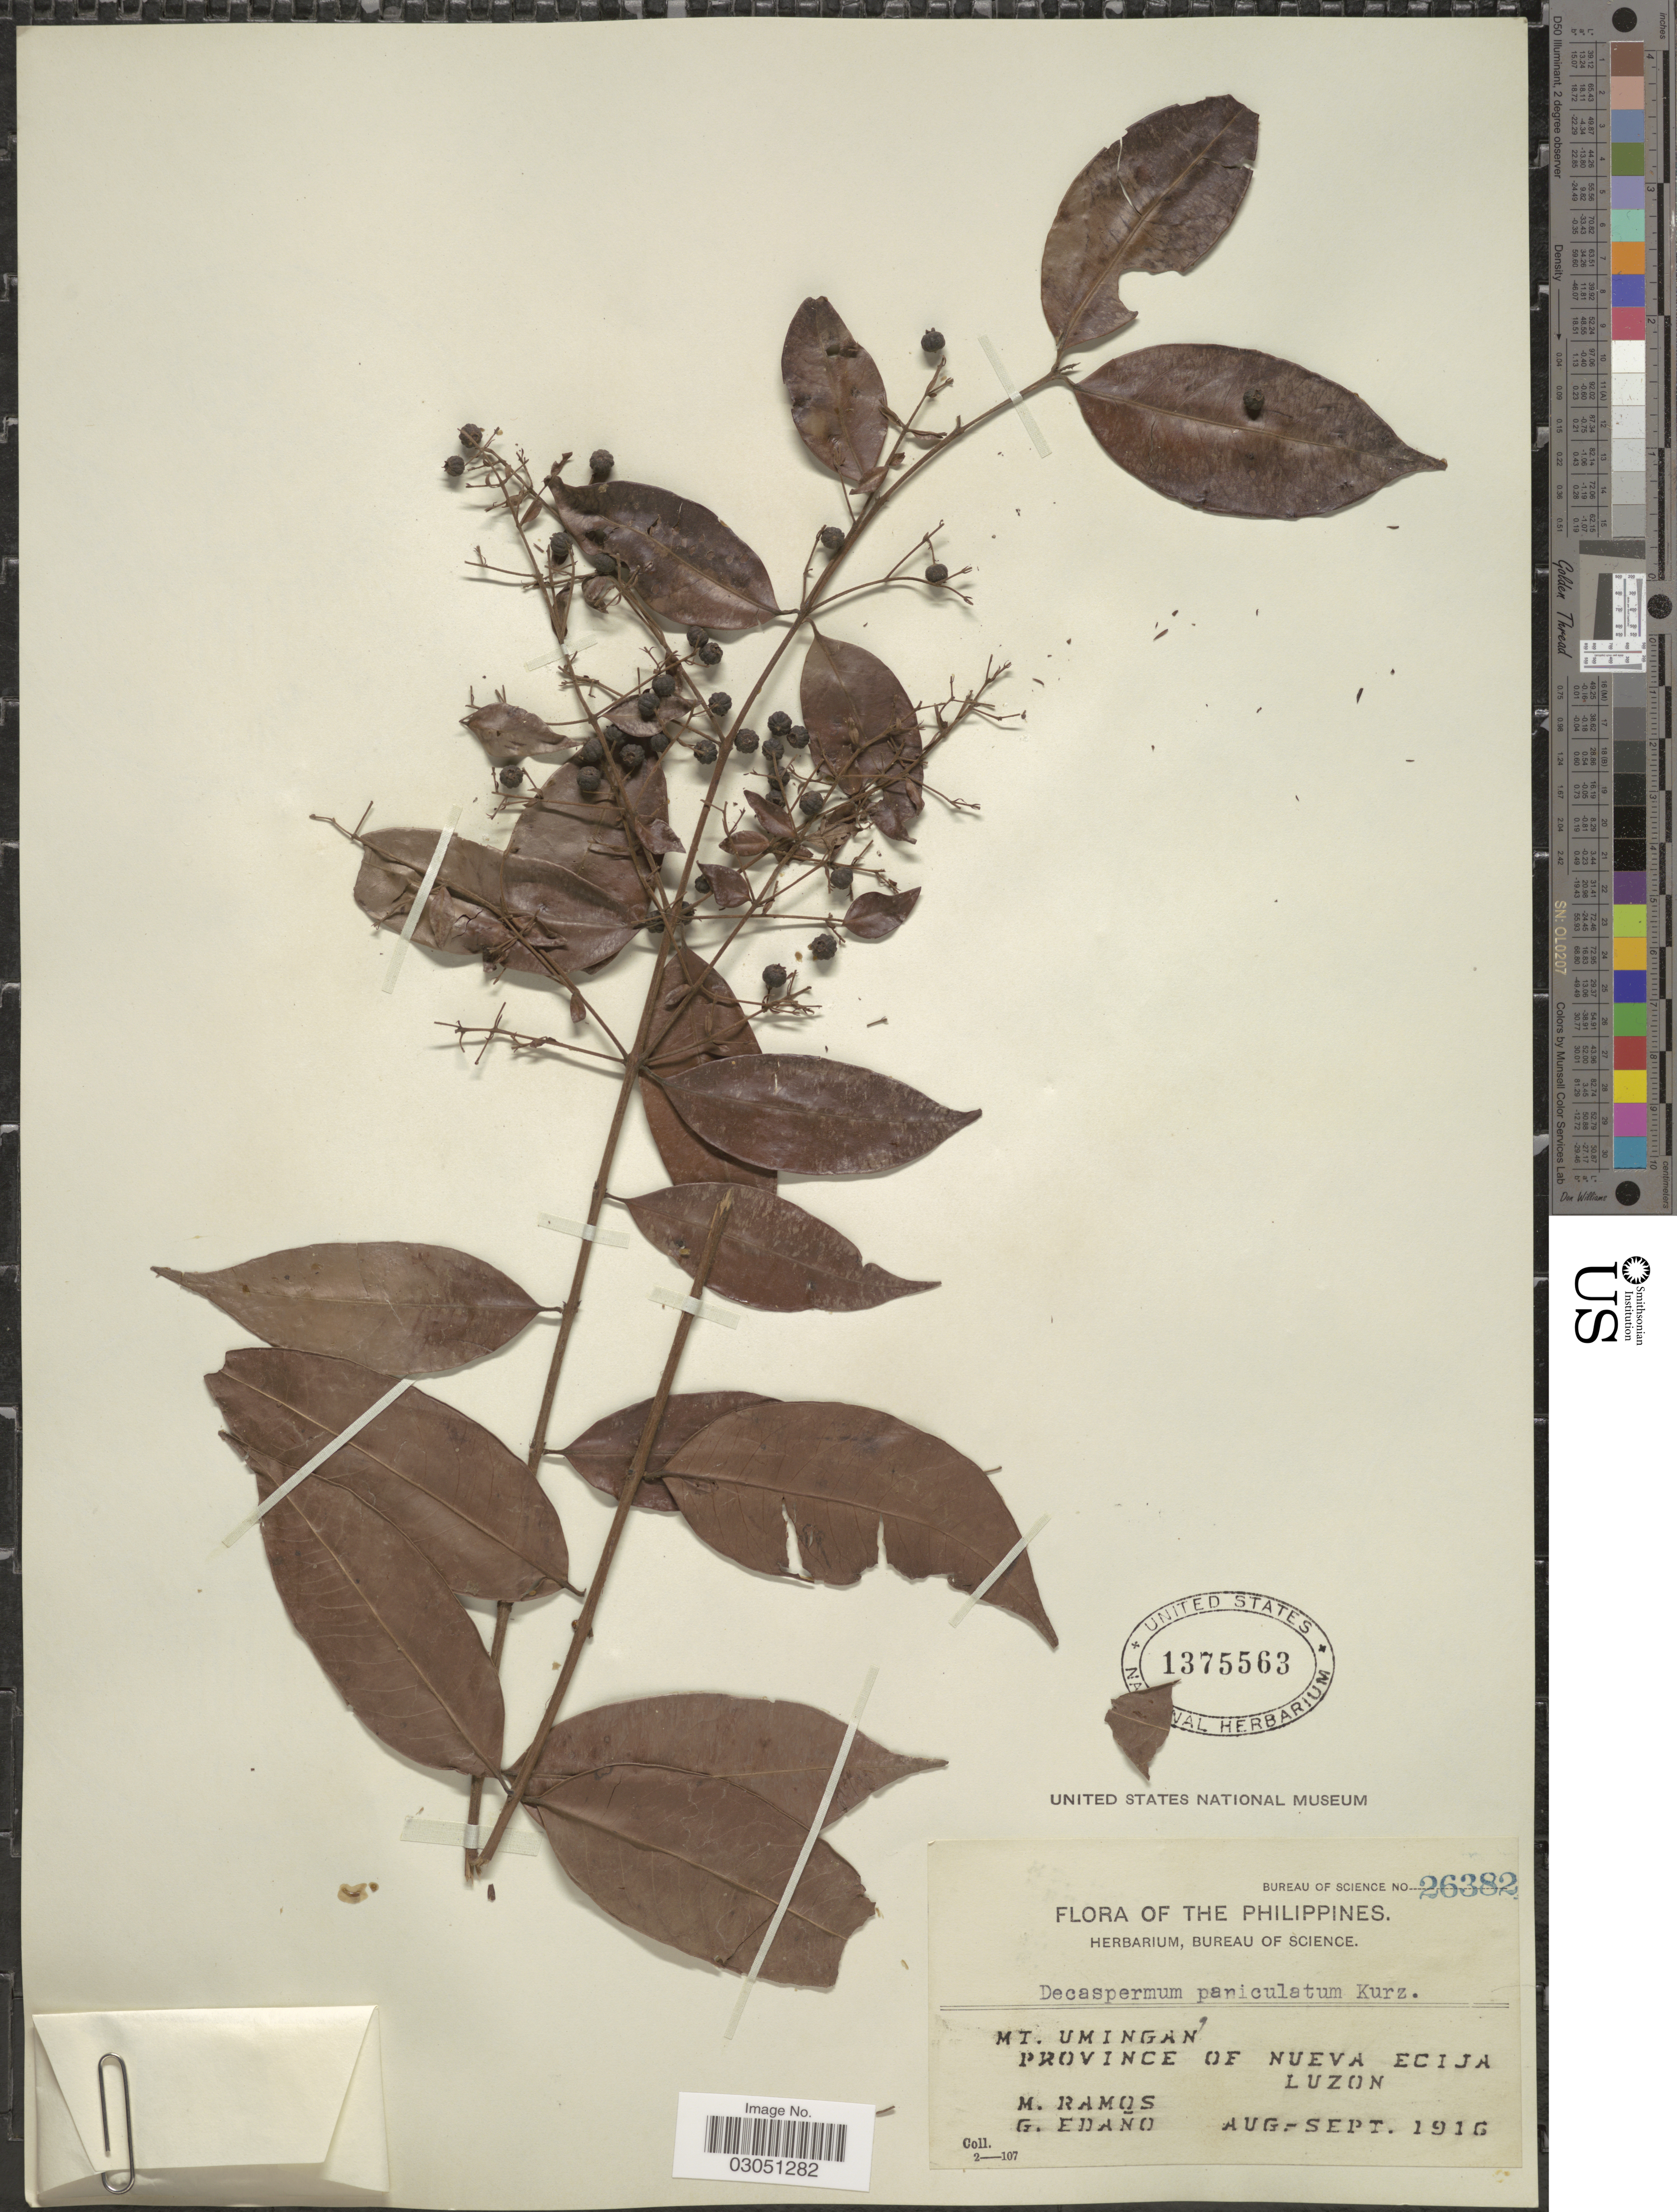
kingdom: Plantae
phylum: Tracheophyta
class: Magnoliopsida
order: Myrtales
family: Myrtaceae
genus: Decaspermum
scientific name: Decaspermum fruticosum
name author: J.R. Forst. & G. Forst.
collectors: M. Ramos & G. Edaño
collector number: Bureau of science 26382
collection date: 1916-08/1916-09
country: Philippines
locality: Mt. Umingan, Province of Nueva Ecija, Luzon.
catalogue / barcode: US 1375563